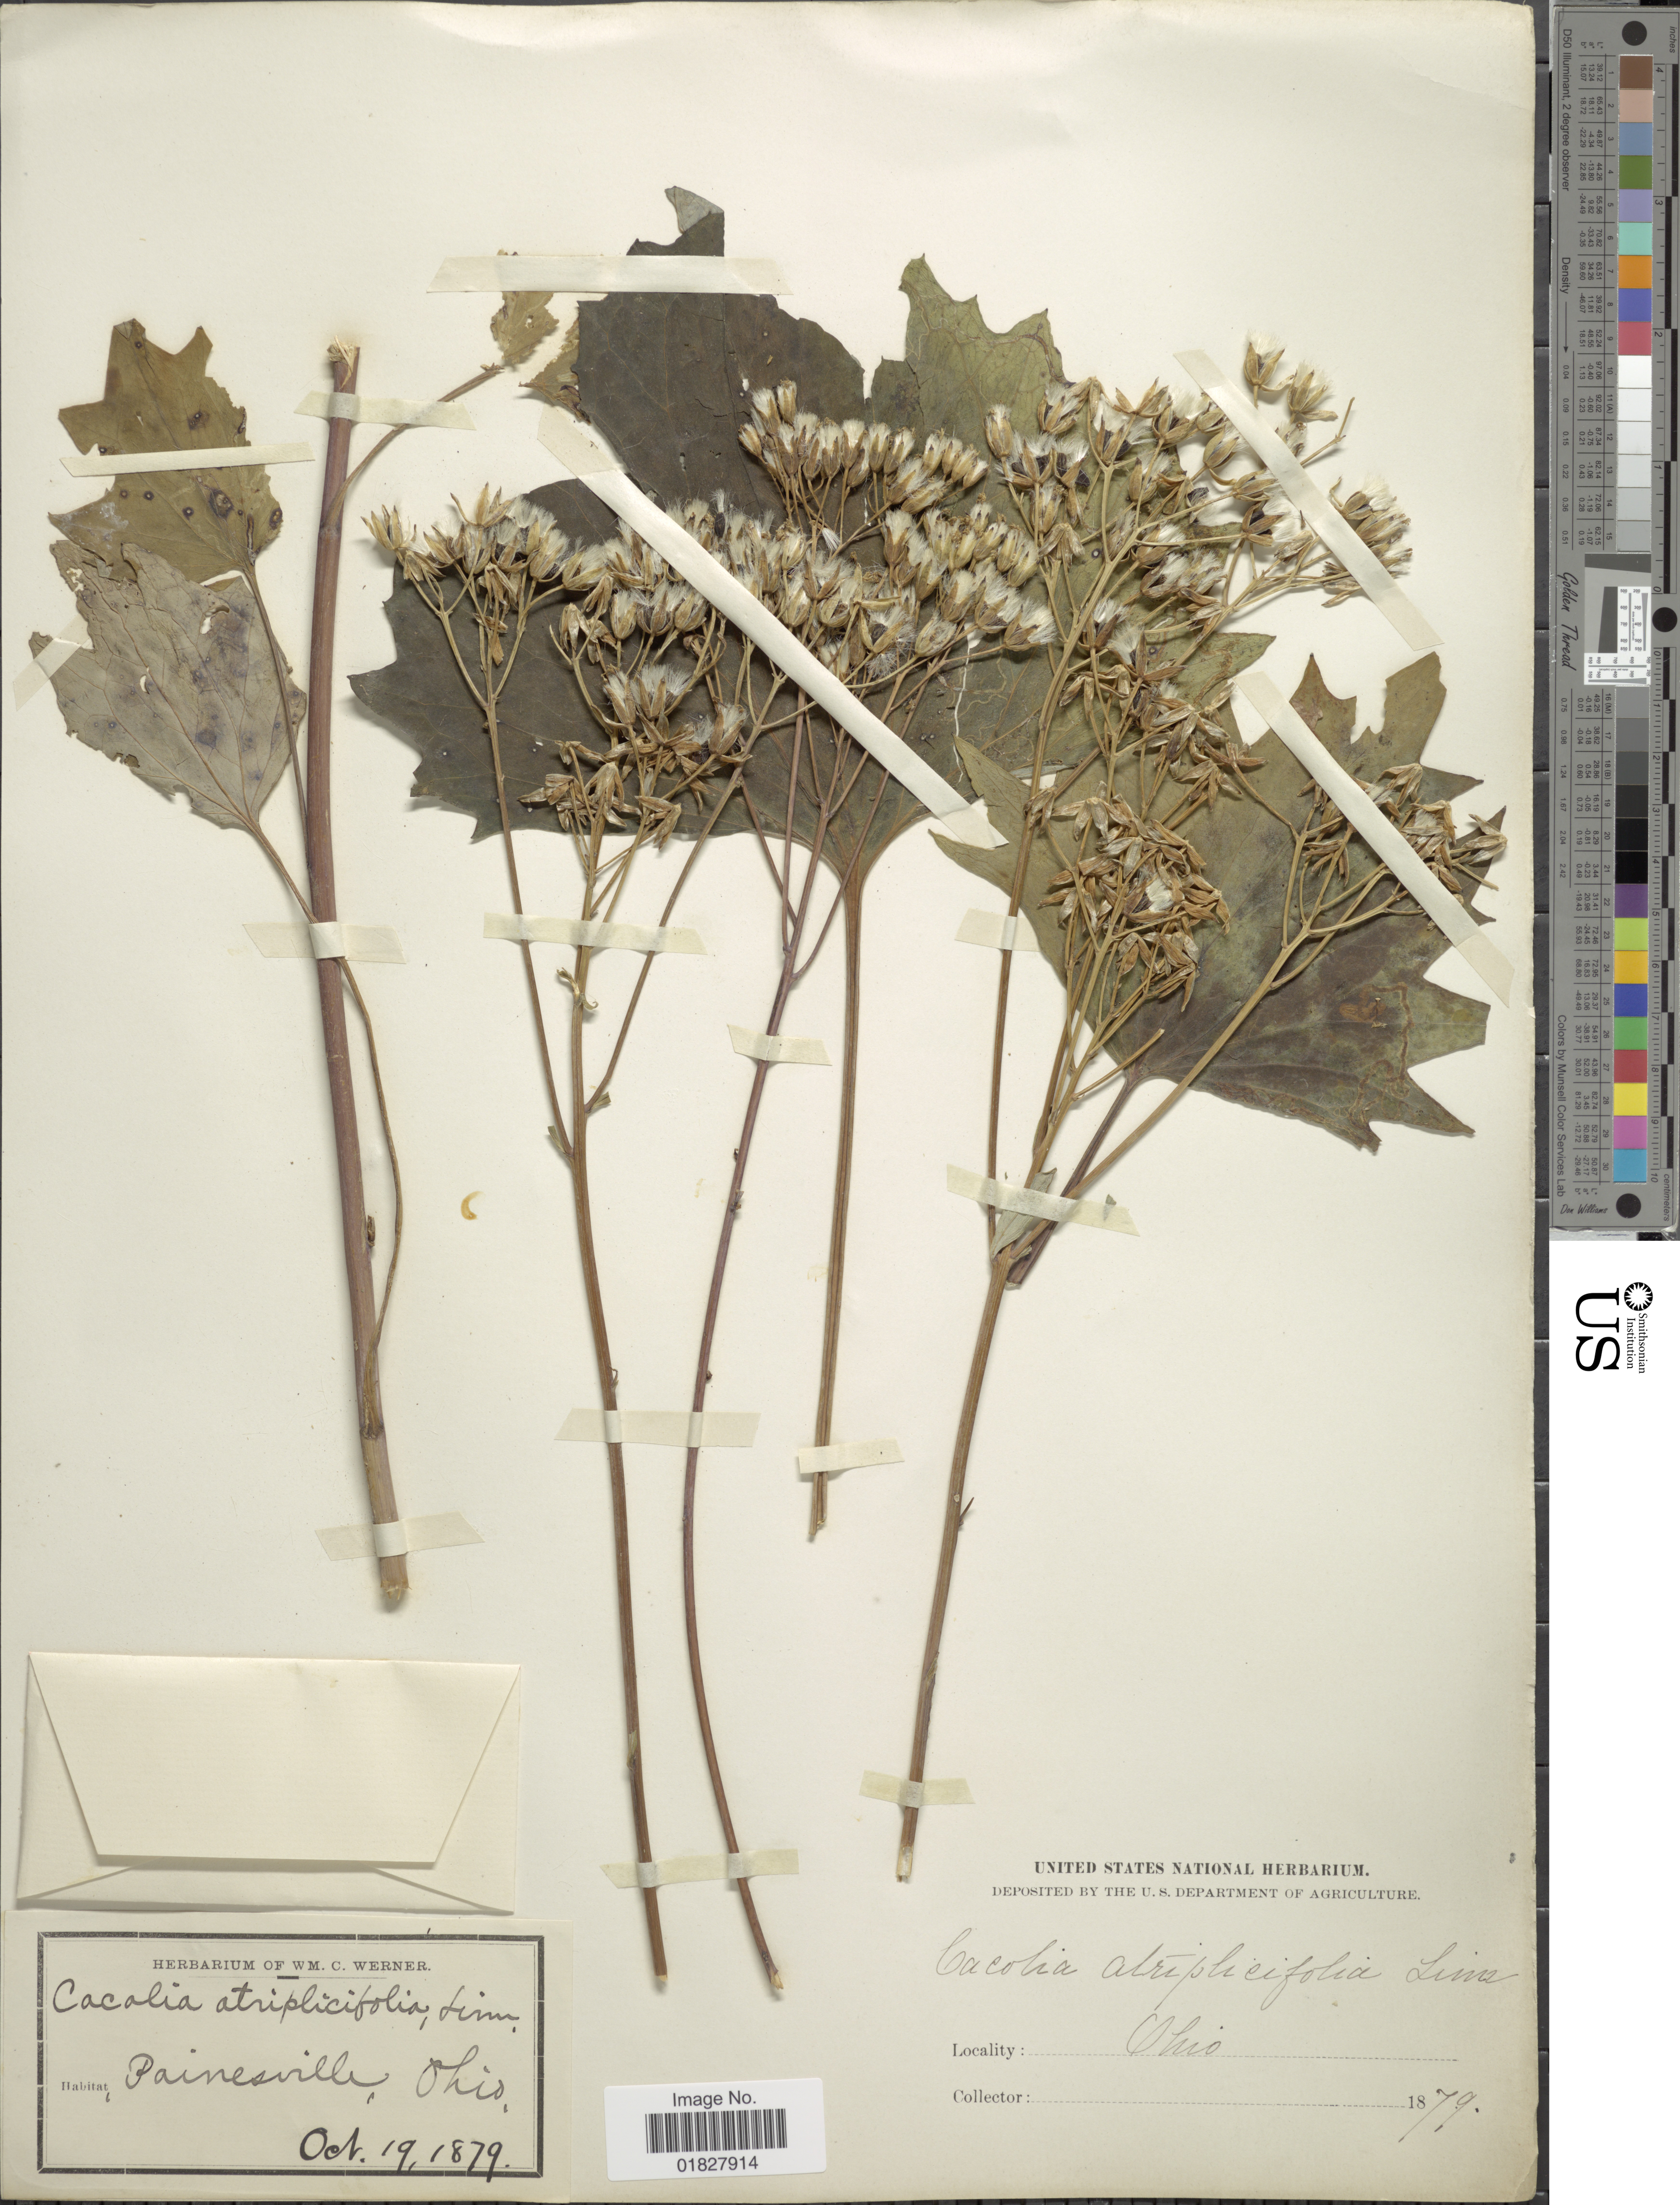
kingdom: Plantae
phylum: Tracheophyta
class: Magnoliopsida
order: Asterales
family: Asteraceae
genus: Arnoglossum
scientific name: Arnoglossum atriplicifolium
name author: (L.) H. Rob.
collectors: ex herb. Wm. C. Werner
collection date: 1879-10-19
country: United States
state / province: Ohio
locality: Painesville